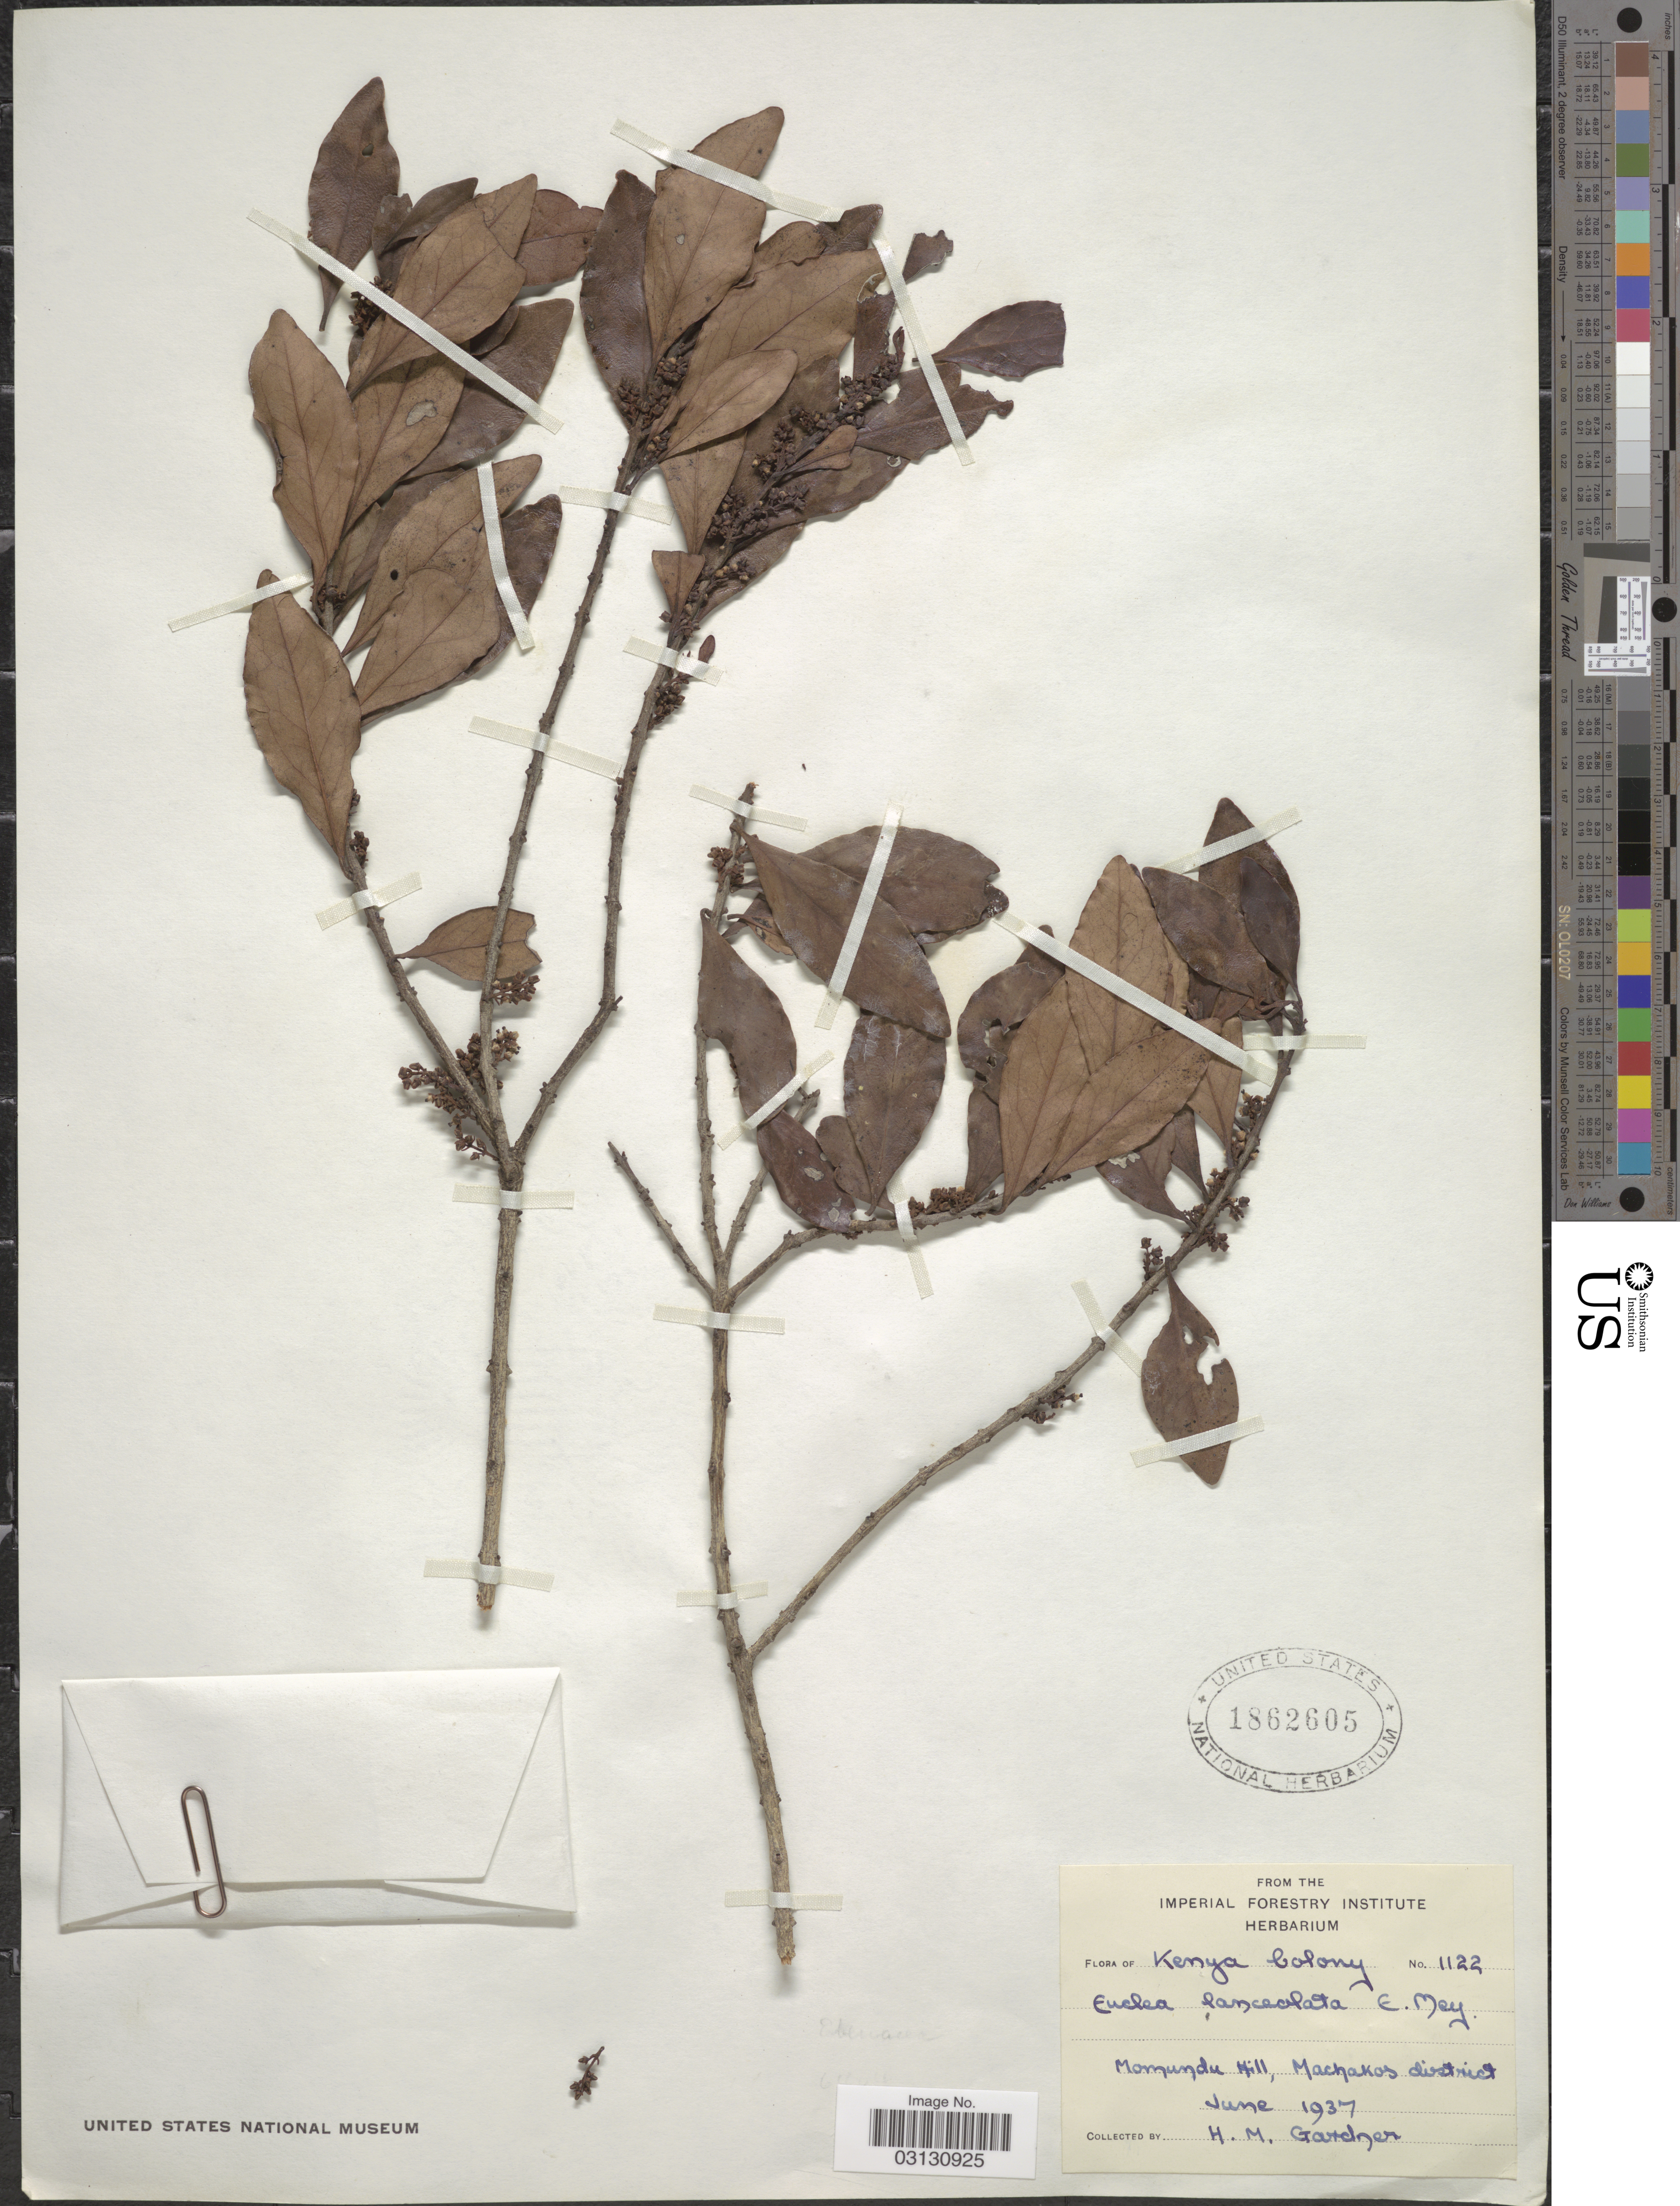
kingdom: Plantae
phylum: Tracheophyta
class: Magnoliopsida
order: Ericales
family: Ebenaceae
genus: Euclea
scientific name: Euclea lanceolata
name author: E. Mey. ex A. DC.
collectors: H. M. Gardner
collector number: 1122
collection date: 1937-06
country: Kenya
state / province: Machakos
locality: Kenya Colony, Momundu Hill, Machakos district.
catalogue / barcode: US 1862605